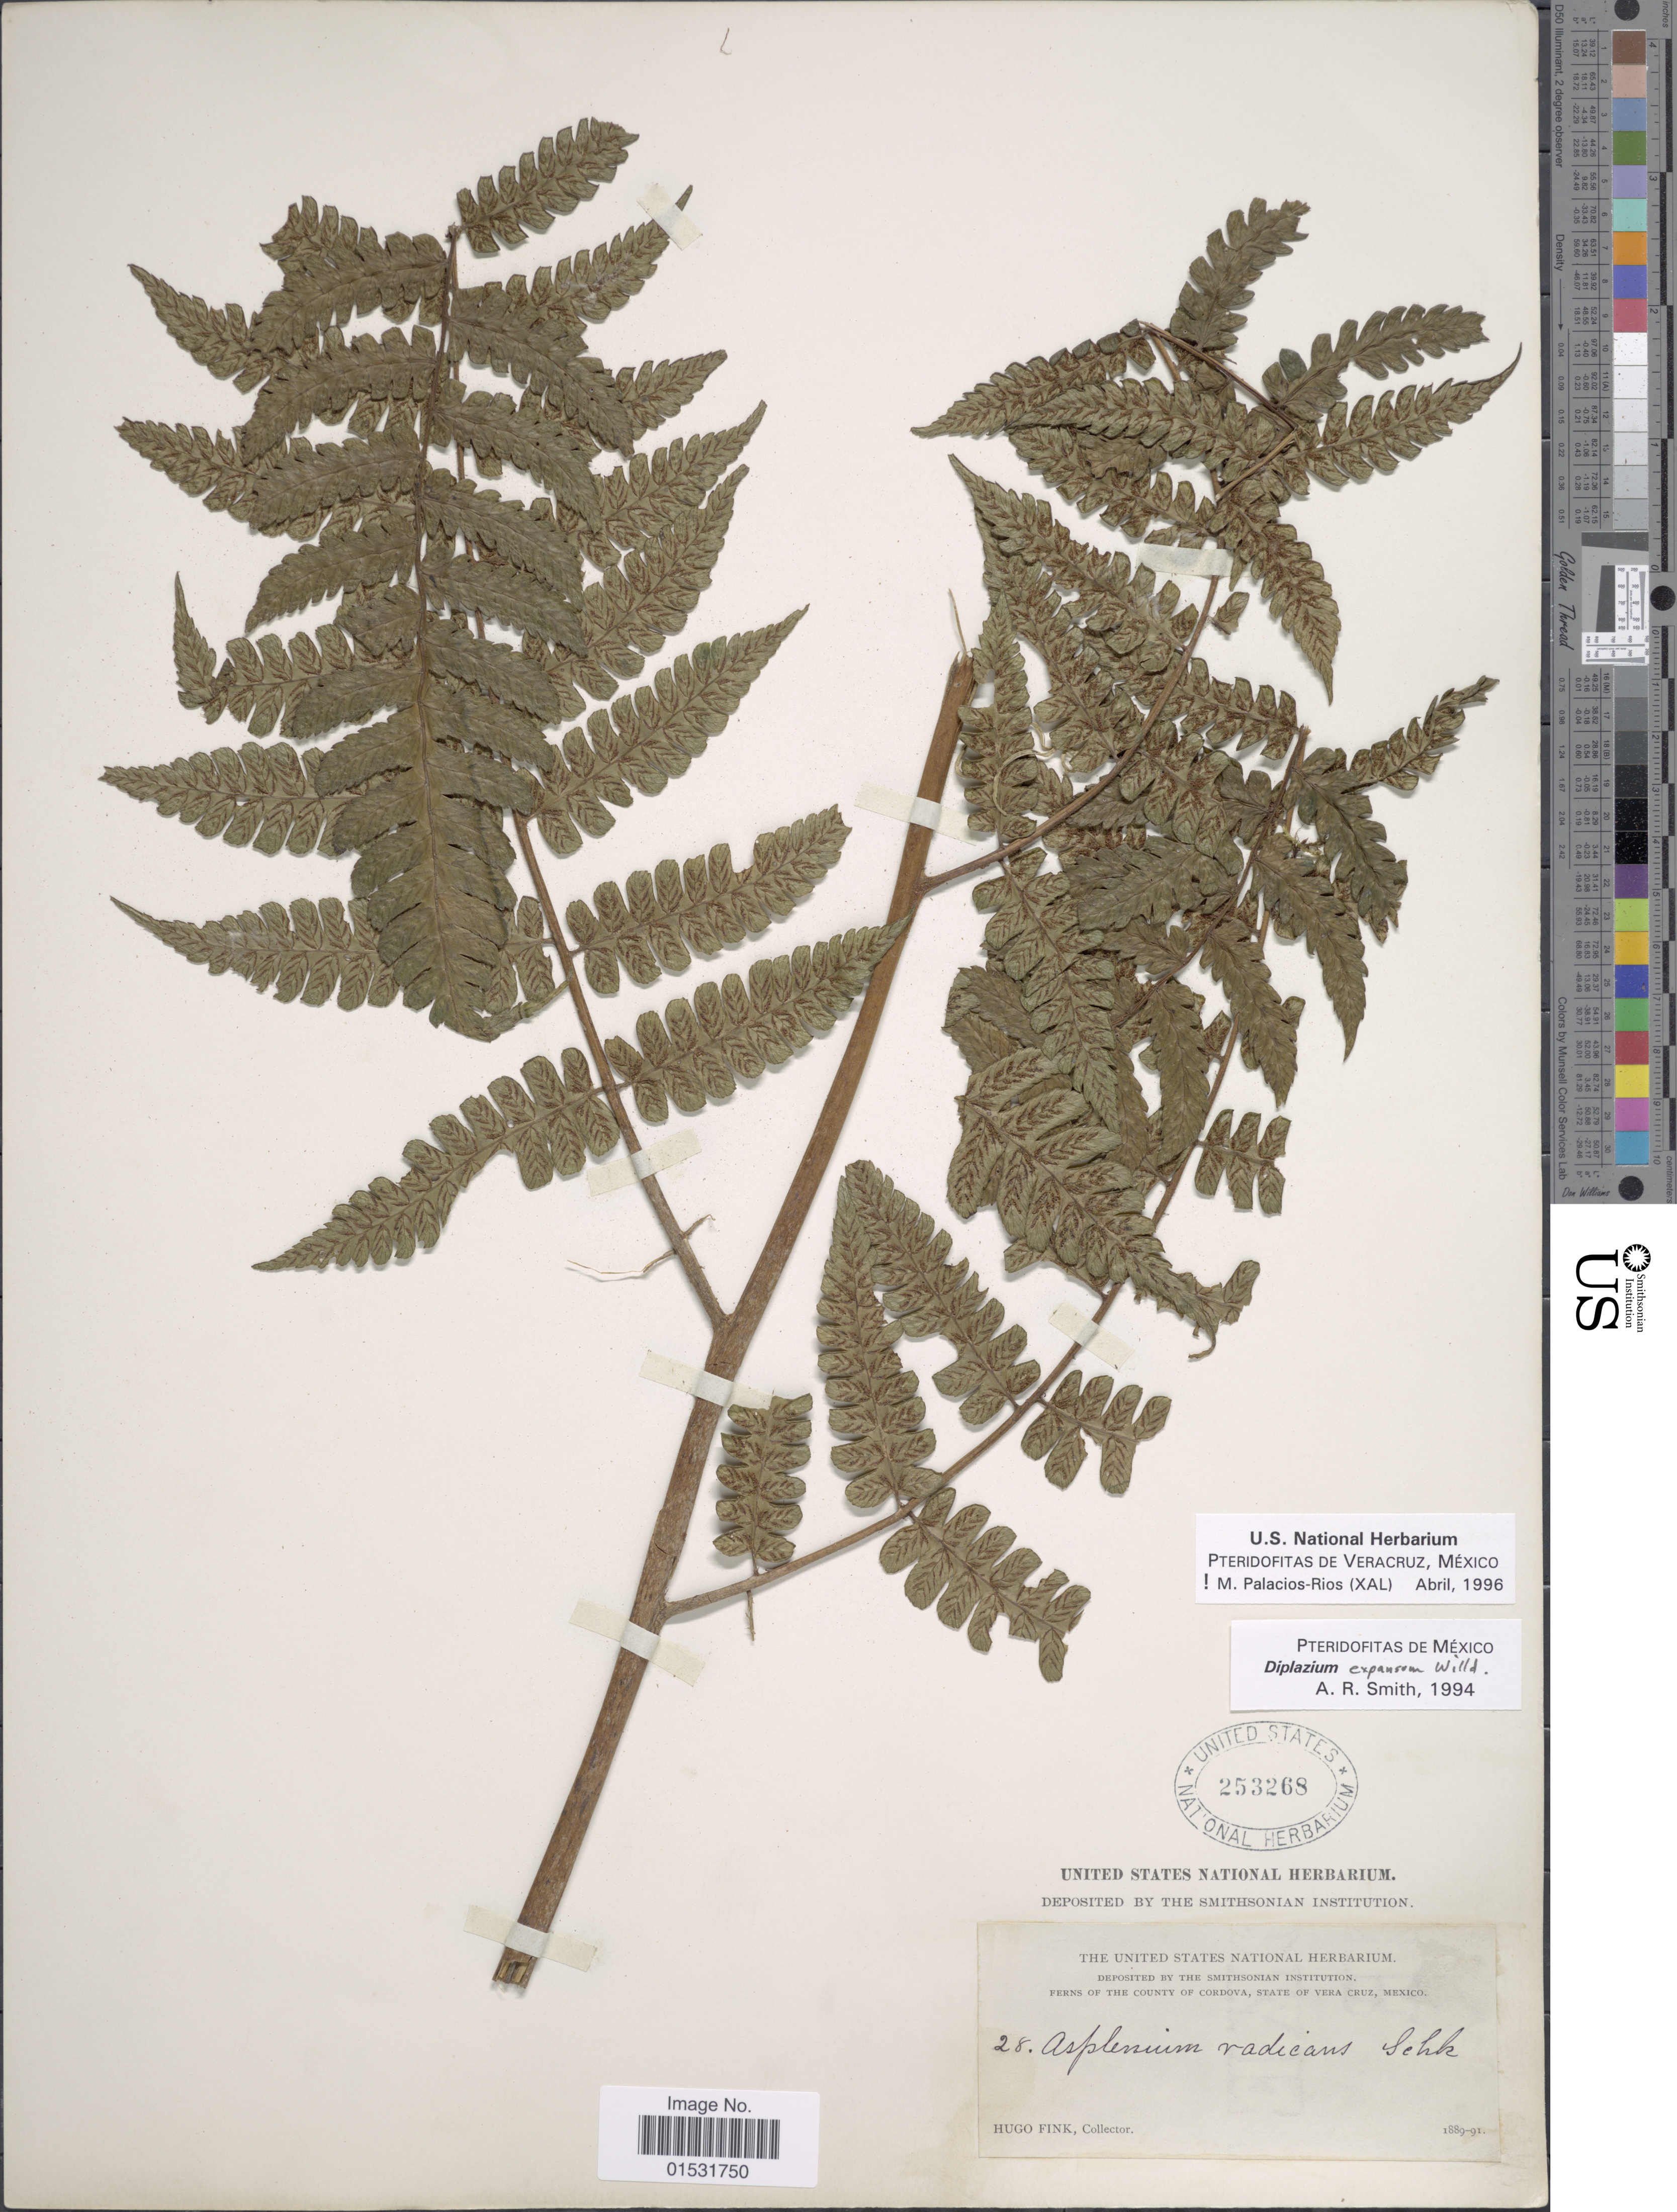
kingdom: Plantae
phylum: Tracheophyta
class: Polypodiopsida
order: Polypodiales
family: Athyriaceae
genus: Diplazium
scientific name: Diplazium hians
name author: Kunze ex Klotzsch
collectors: H. Fink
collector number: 28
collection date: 1889/1891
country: Mexico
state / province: Veracruz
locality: The County of Cordova, State of Vera Cruz.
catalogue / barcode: US 253268